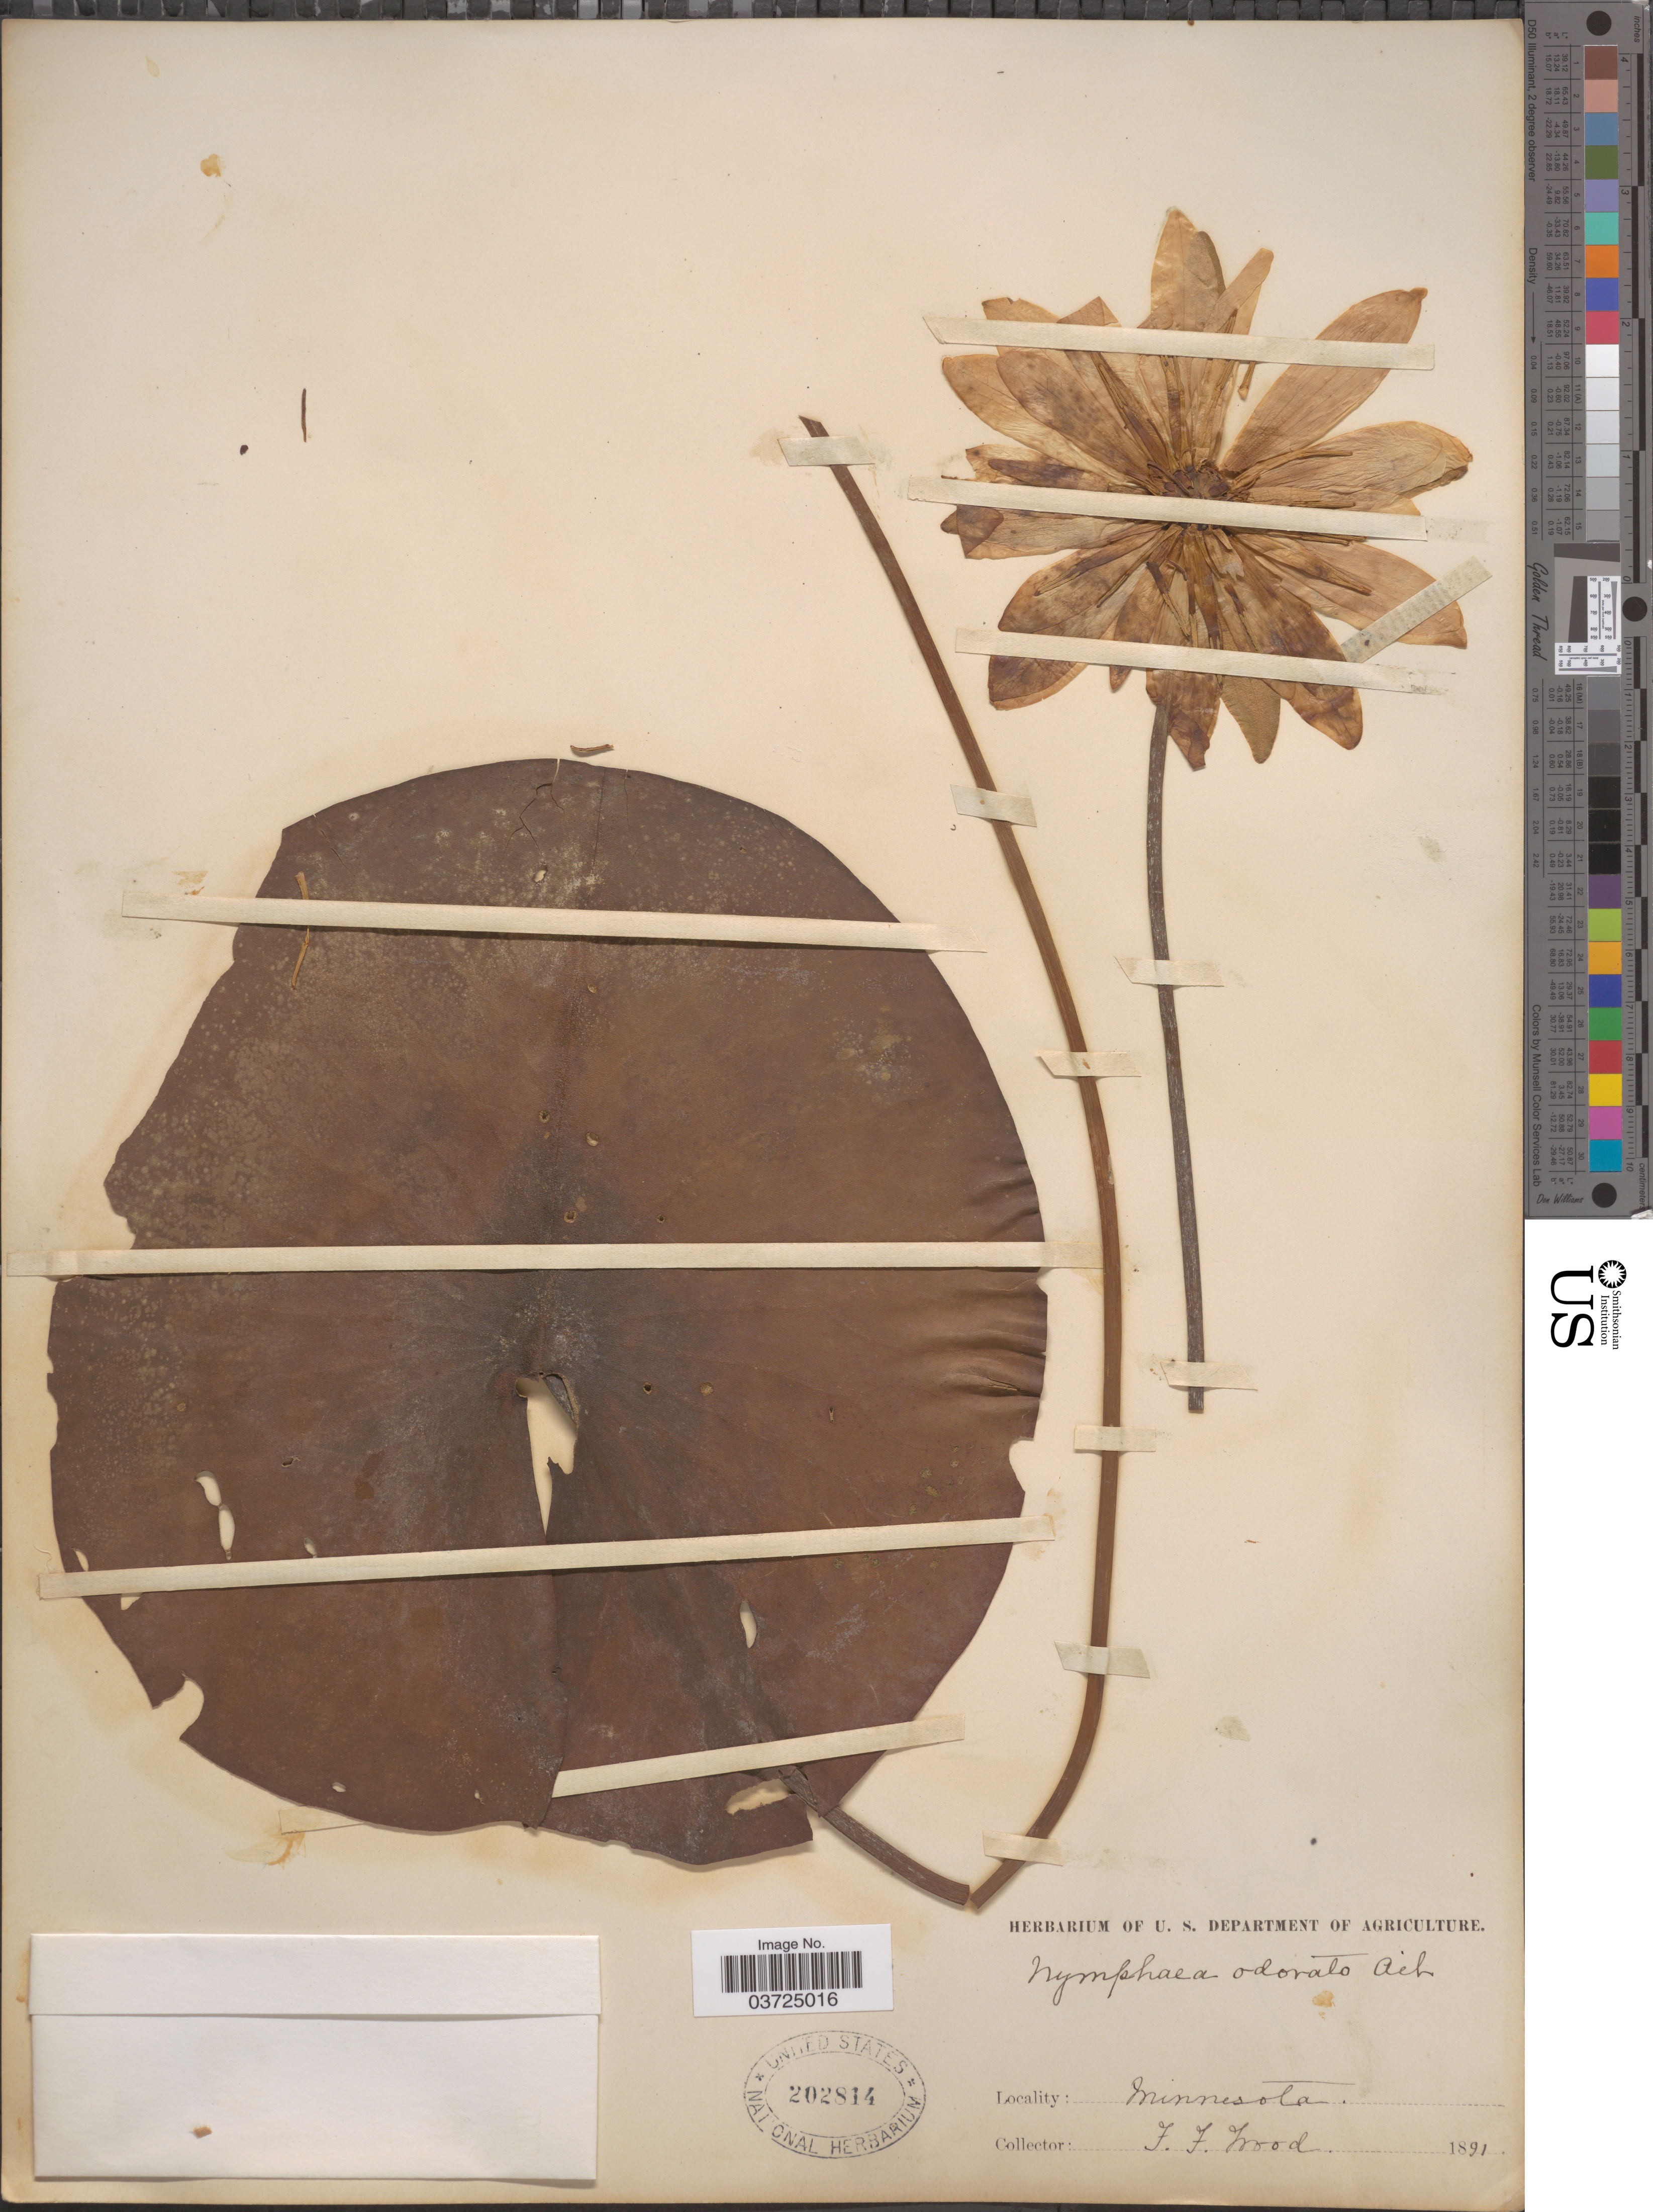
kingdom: Plantae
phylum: Tracheophyta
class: Magnoliopsida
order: Nymphaeales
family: Nymphaeaceae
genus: Nymphaea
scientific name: Nymphaea odorata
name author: Aiton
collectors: F. Wood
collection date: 1891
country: United States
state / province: Minnesota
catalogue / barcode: US 202814